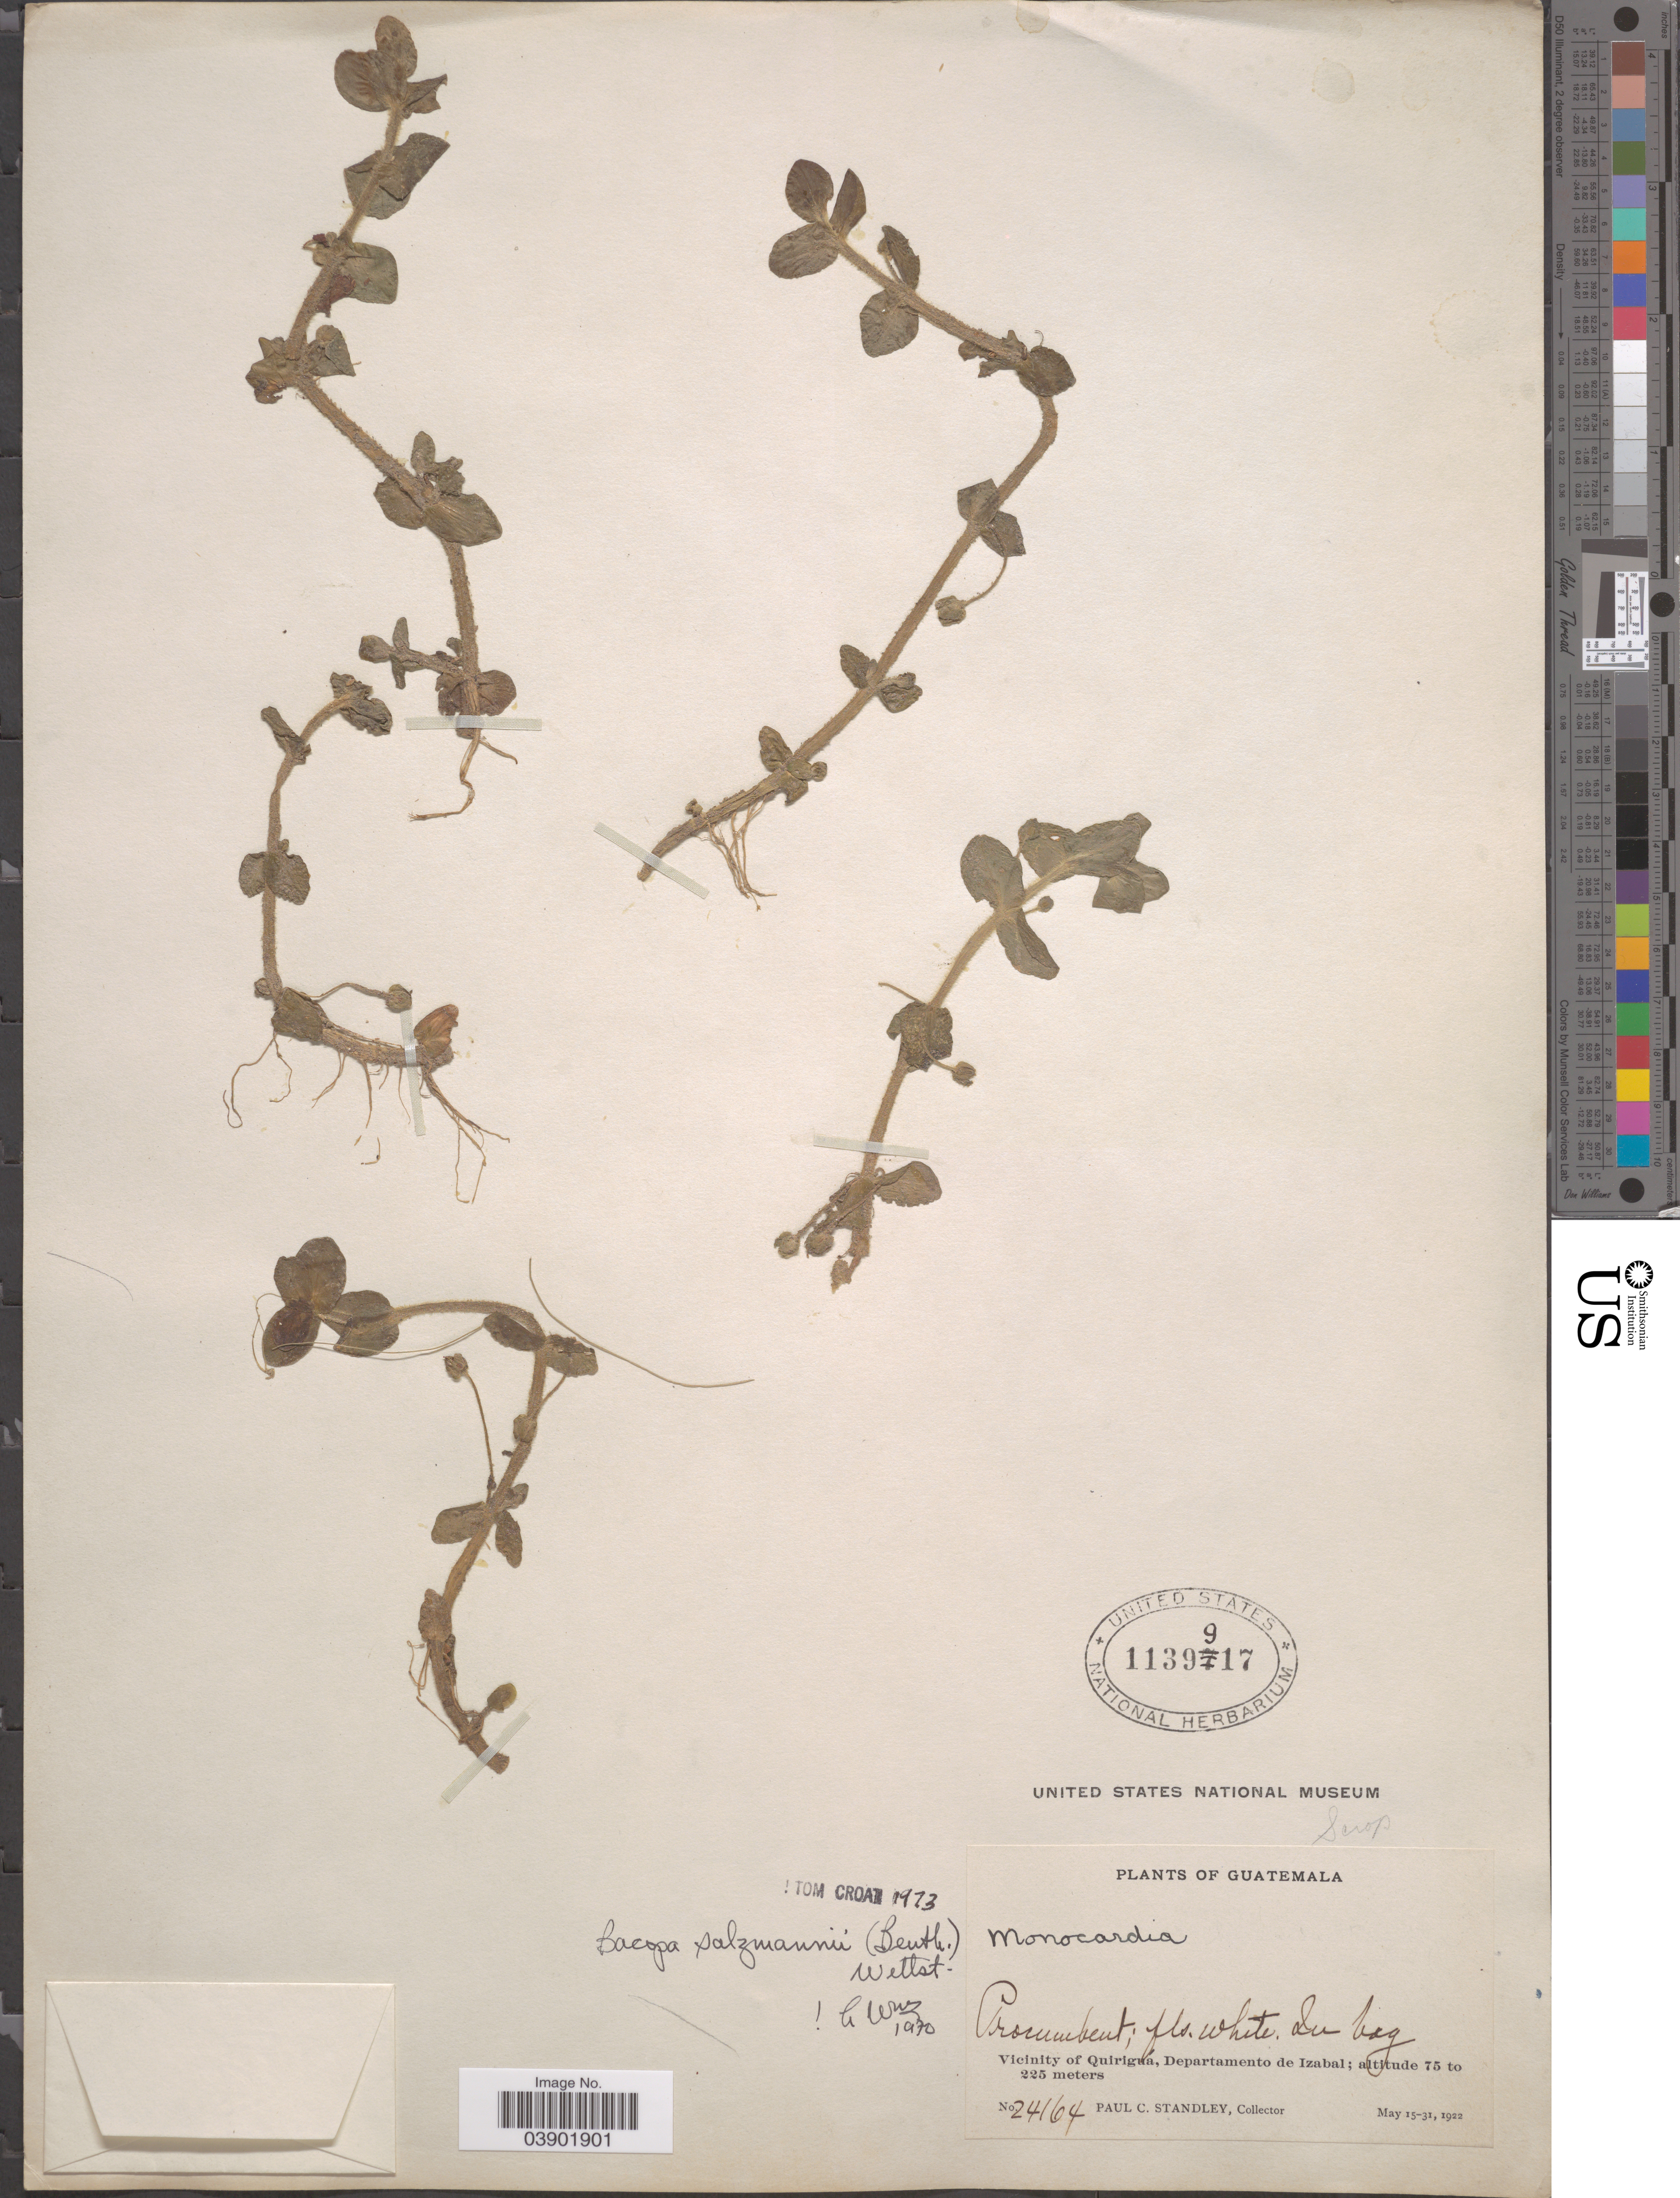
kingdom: Plantae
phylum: Tracheophyta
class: Magnoliopsida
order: Lamiales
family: Plantaginaceae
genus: Bacopa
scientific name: Bacopa salzmannii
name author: (Benth.) Wettst. ex Edwall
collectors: P. C. Standley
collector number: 24164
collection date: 1922-05-15/1922-05-31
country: Guatemala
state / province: Izabal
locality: Vicinity of Quiriguá, Departamento de Izabal.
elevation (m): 75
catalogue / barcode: US 1139917